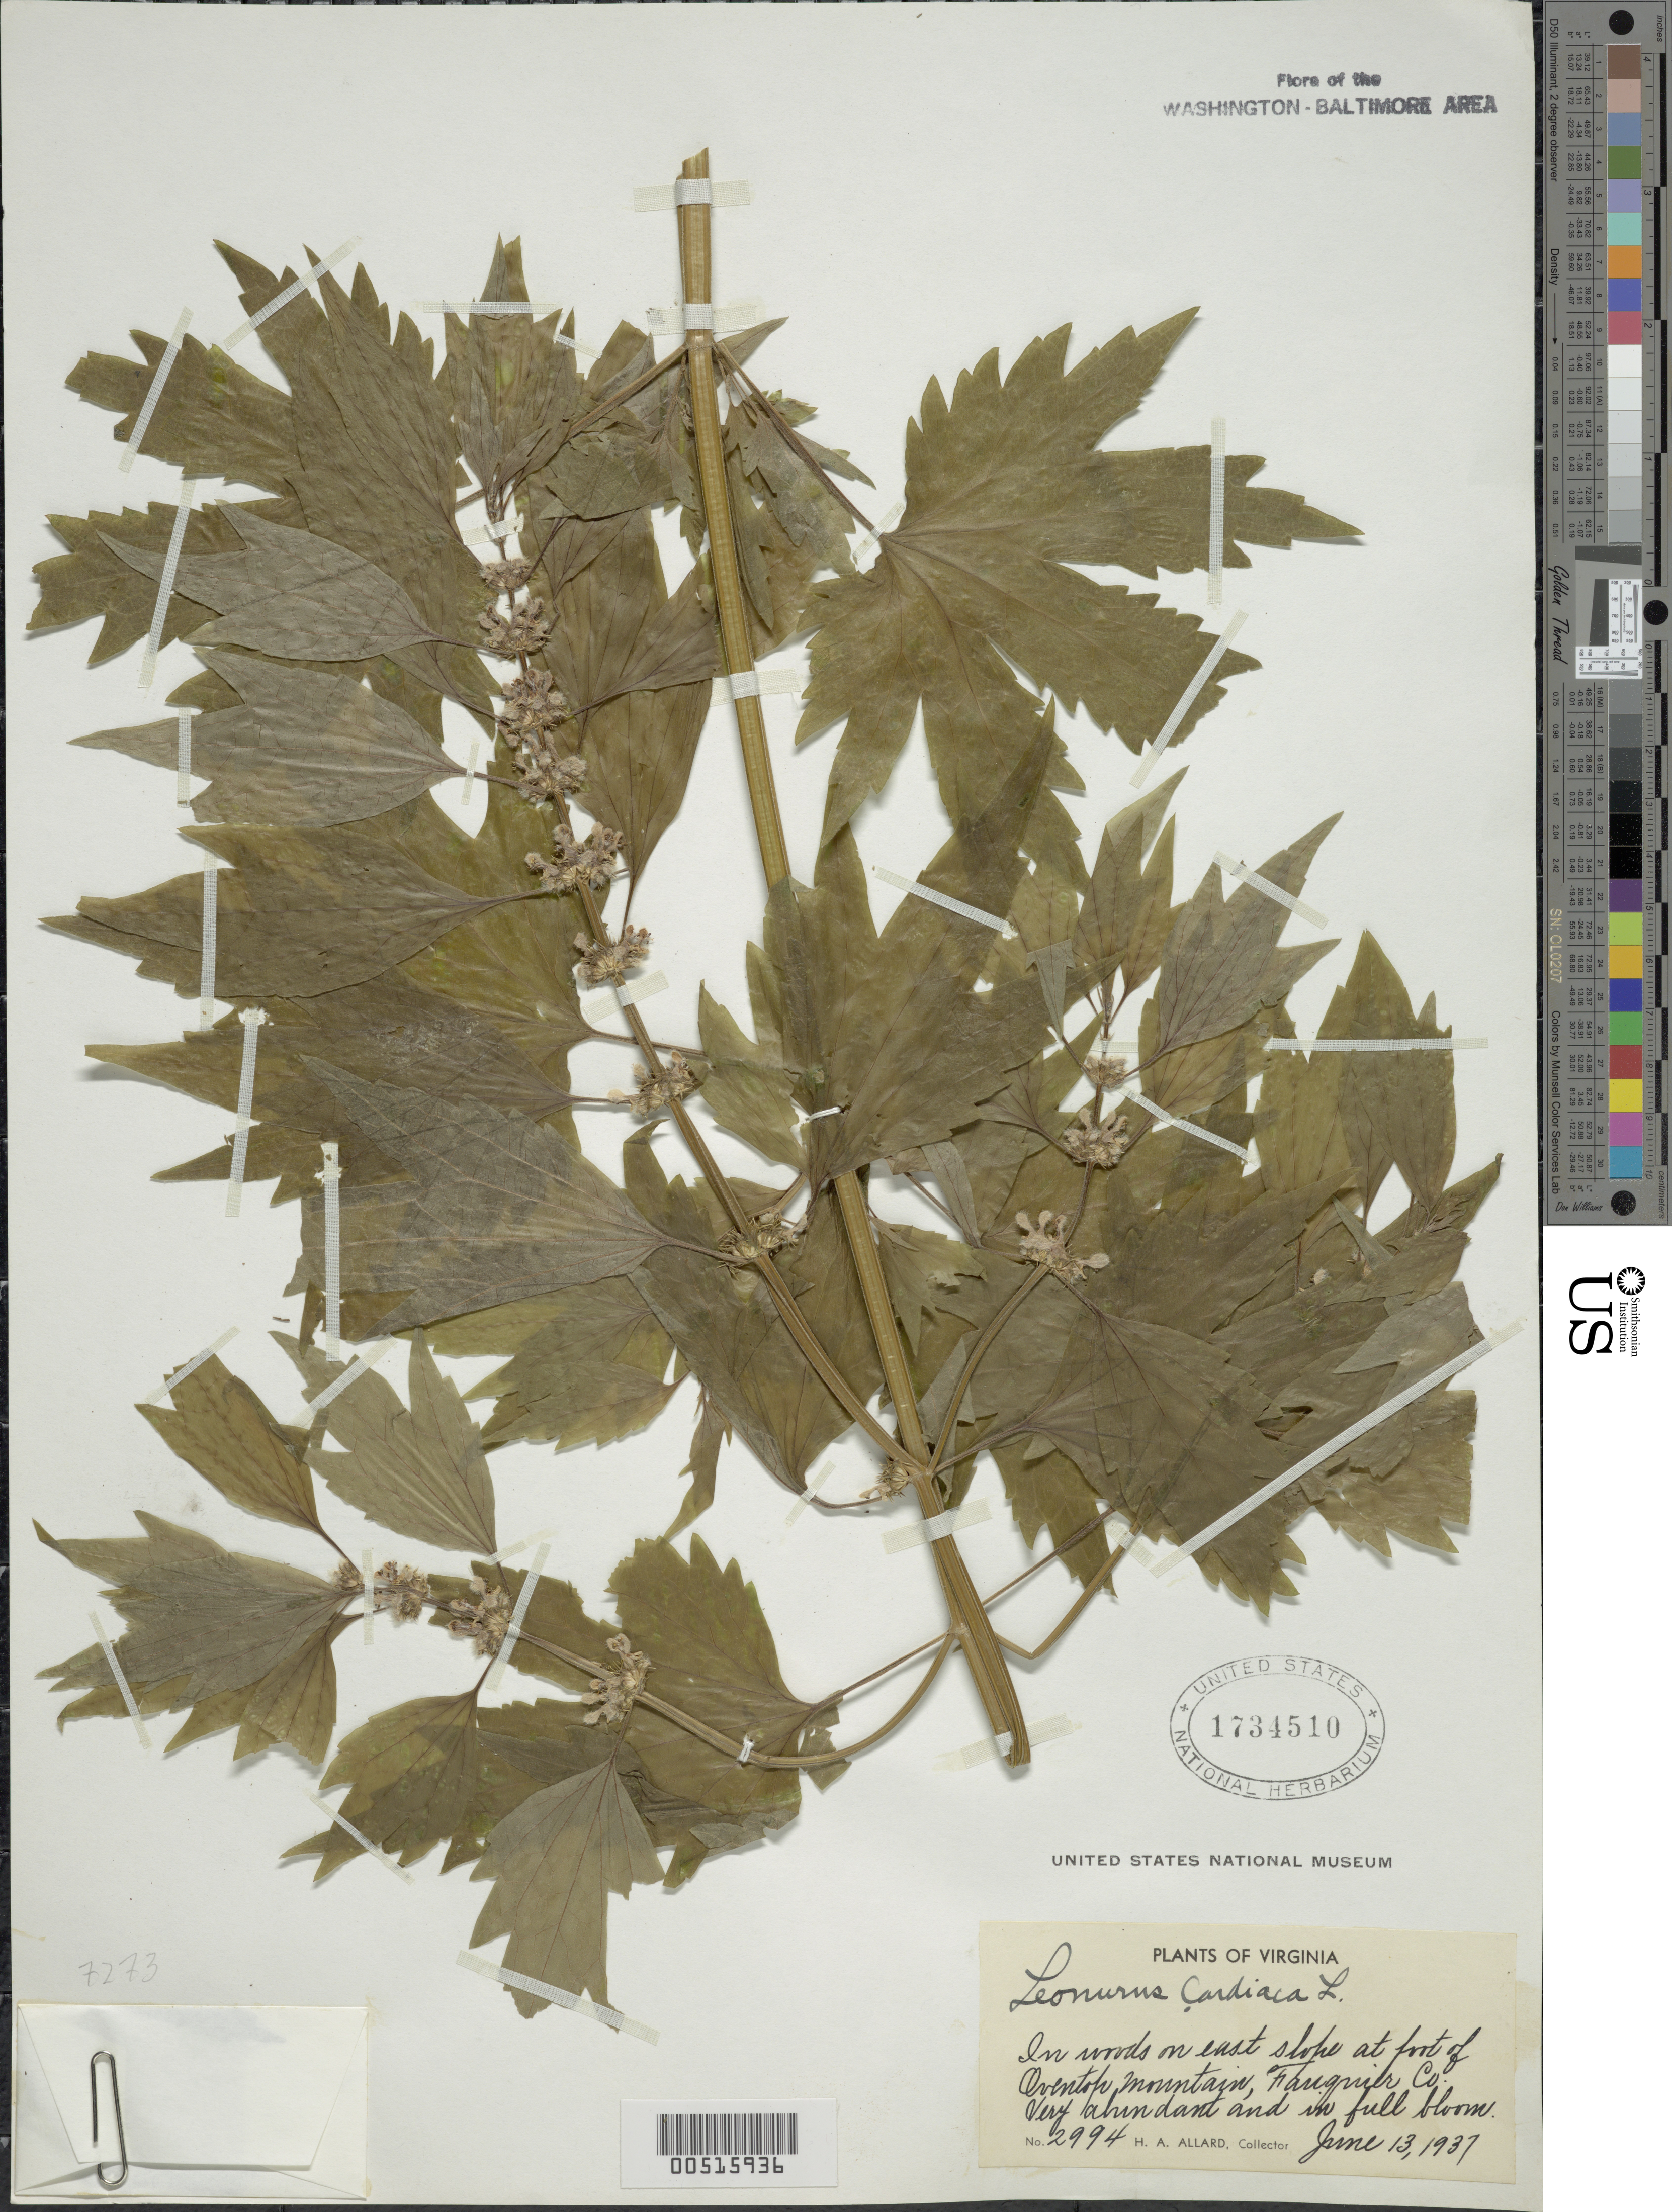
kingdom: Plantae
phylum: Tracheophyta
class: Magnoliopsida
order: Lamiales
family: Lamiaceae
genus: Leonurus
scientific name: Leonurus cardiaca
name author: L.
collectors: H. A. Allard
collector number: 2994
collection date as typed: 13 Jun 1937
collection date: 1937-06-13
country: United States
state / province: Virginia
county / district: Fauquier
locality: Oventop Mt., E Slope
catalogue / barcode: US 1734510